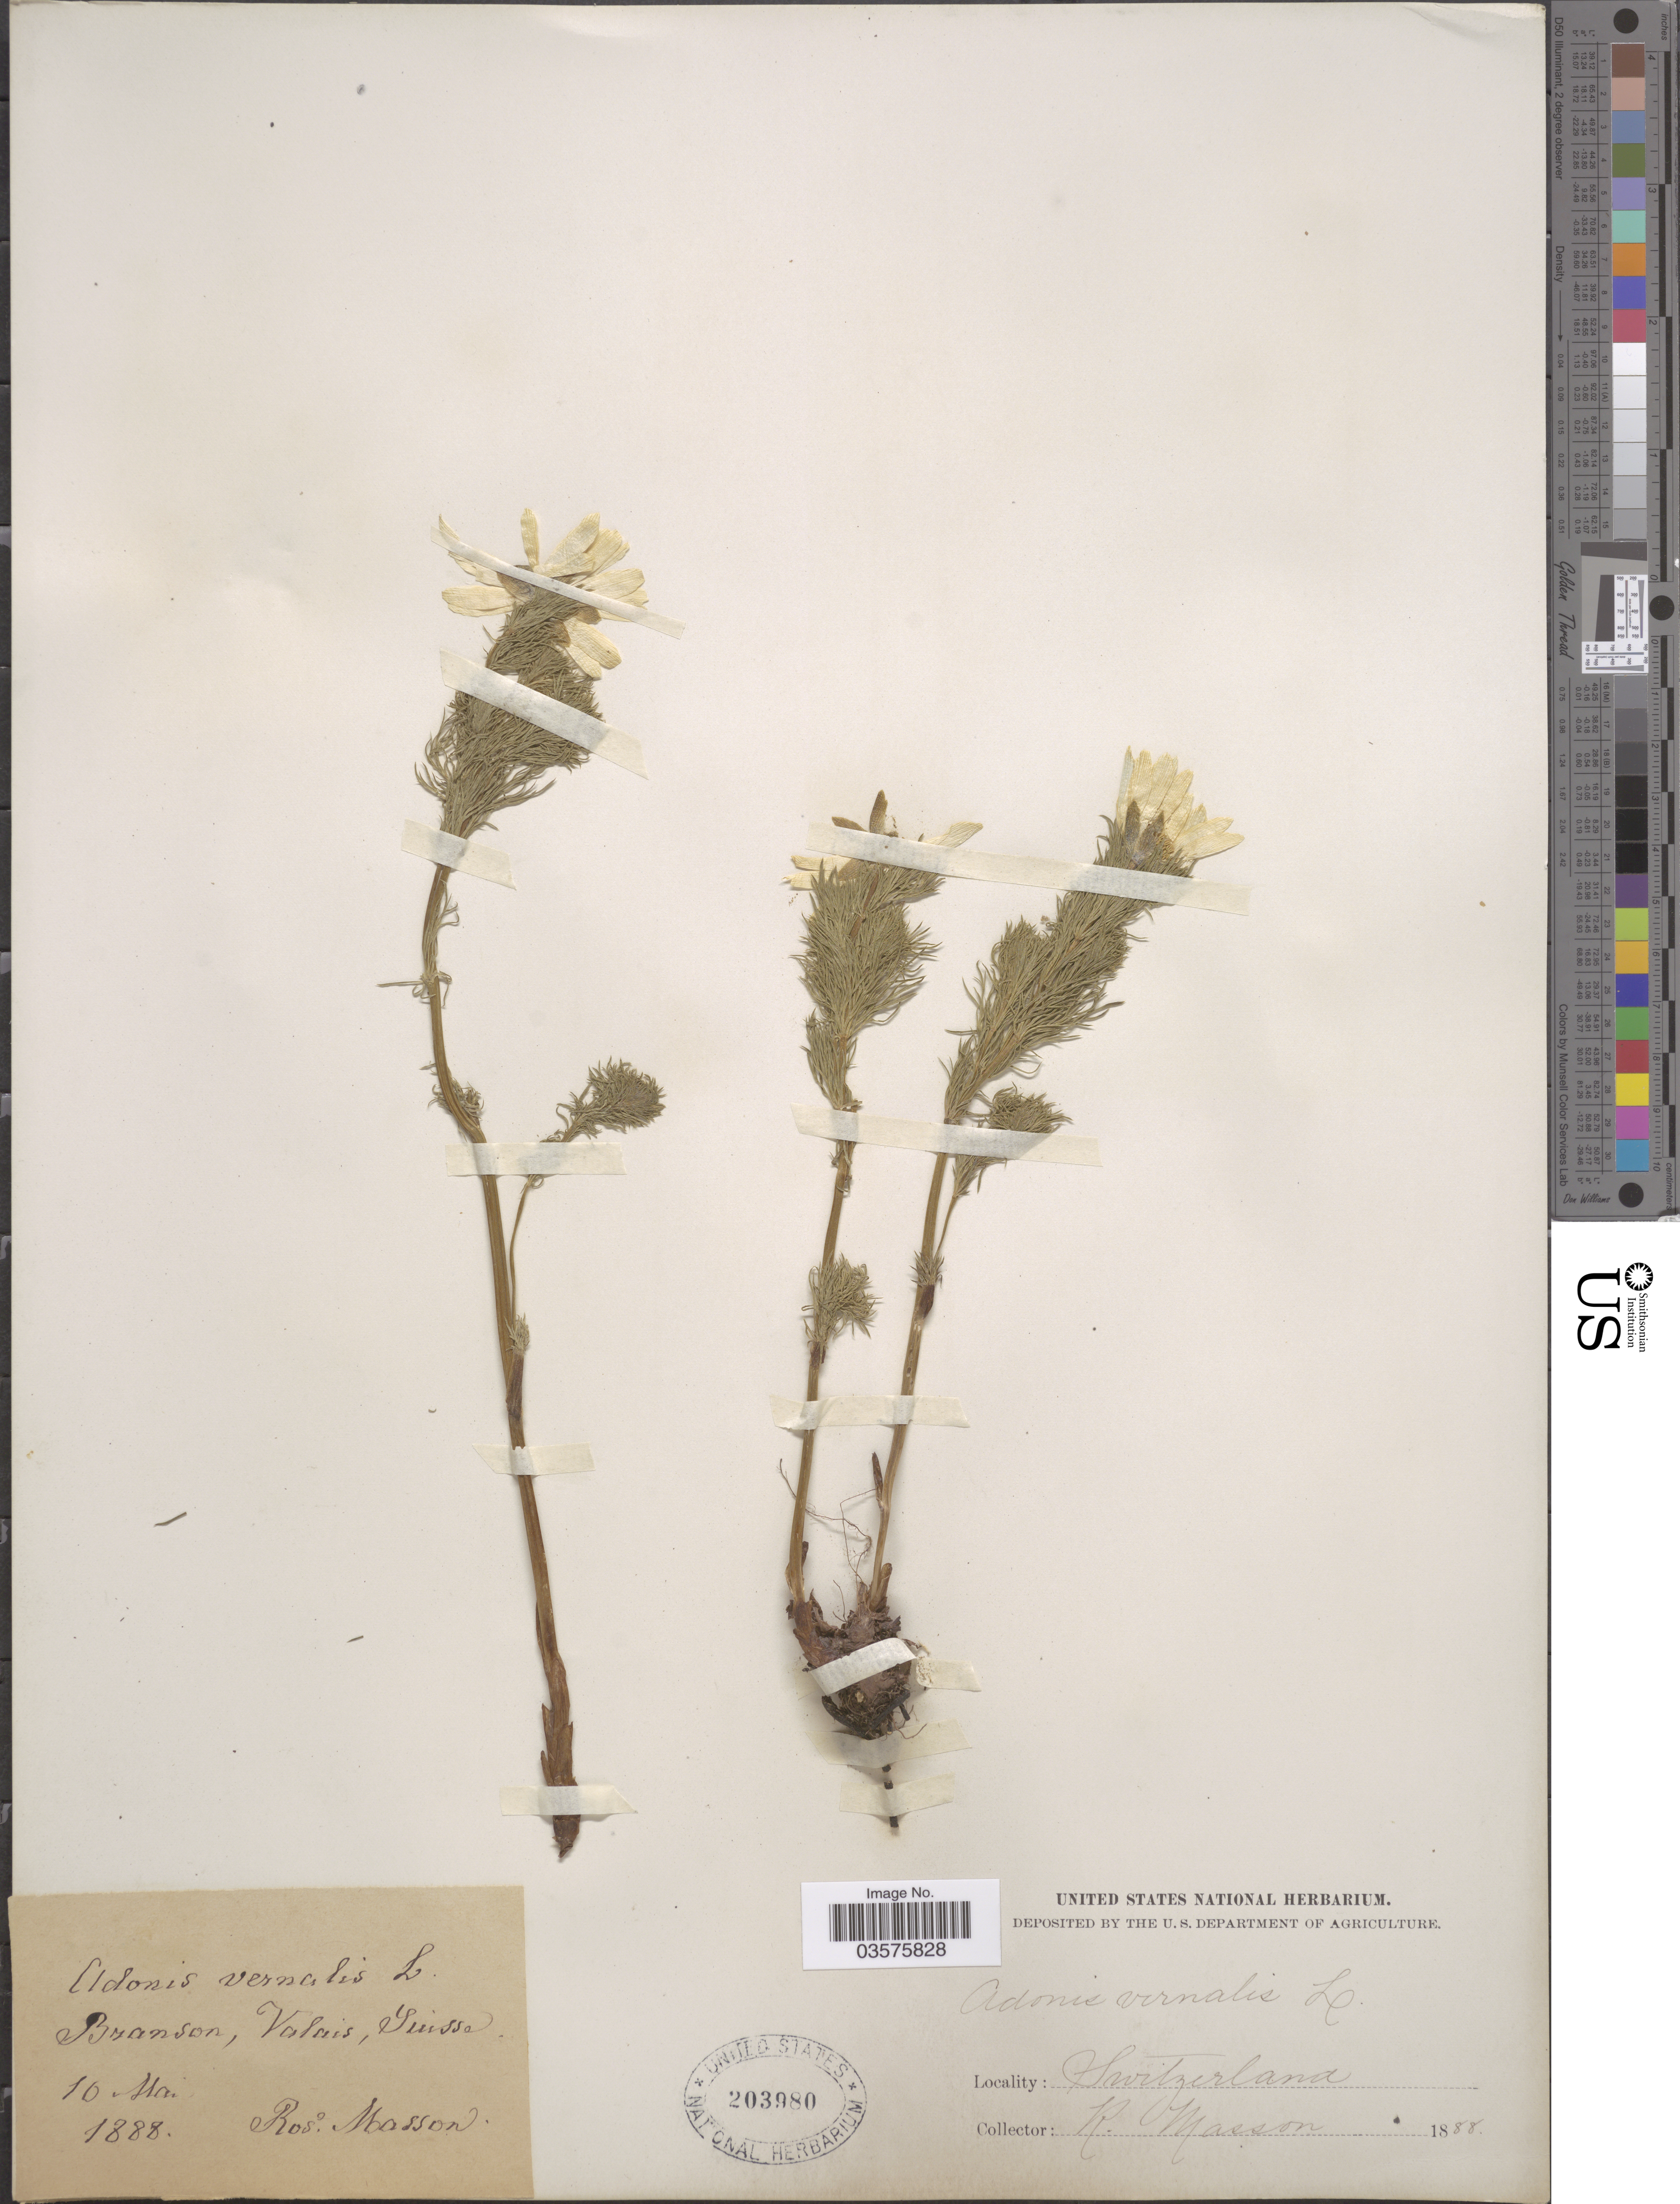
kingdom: Plantae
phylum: Tracheophyta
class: Magnoliopsida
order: Ranunculales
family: Ranunculaceae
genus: Adonis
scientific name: Adonis vernalis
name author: L.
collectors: R. Masson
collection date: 1888-05-10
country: Switzerland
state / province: Valais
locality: Branson, Suisse.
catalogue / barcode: US 203980